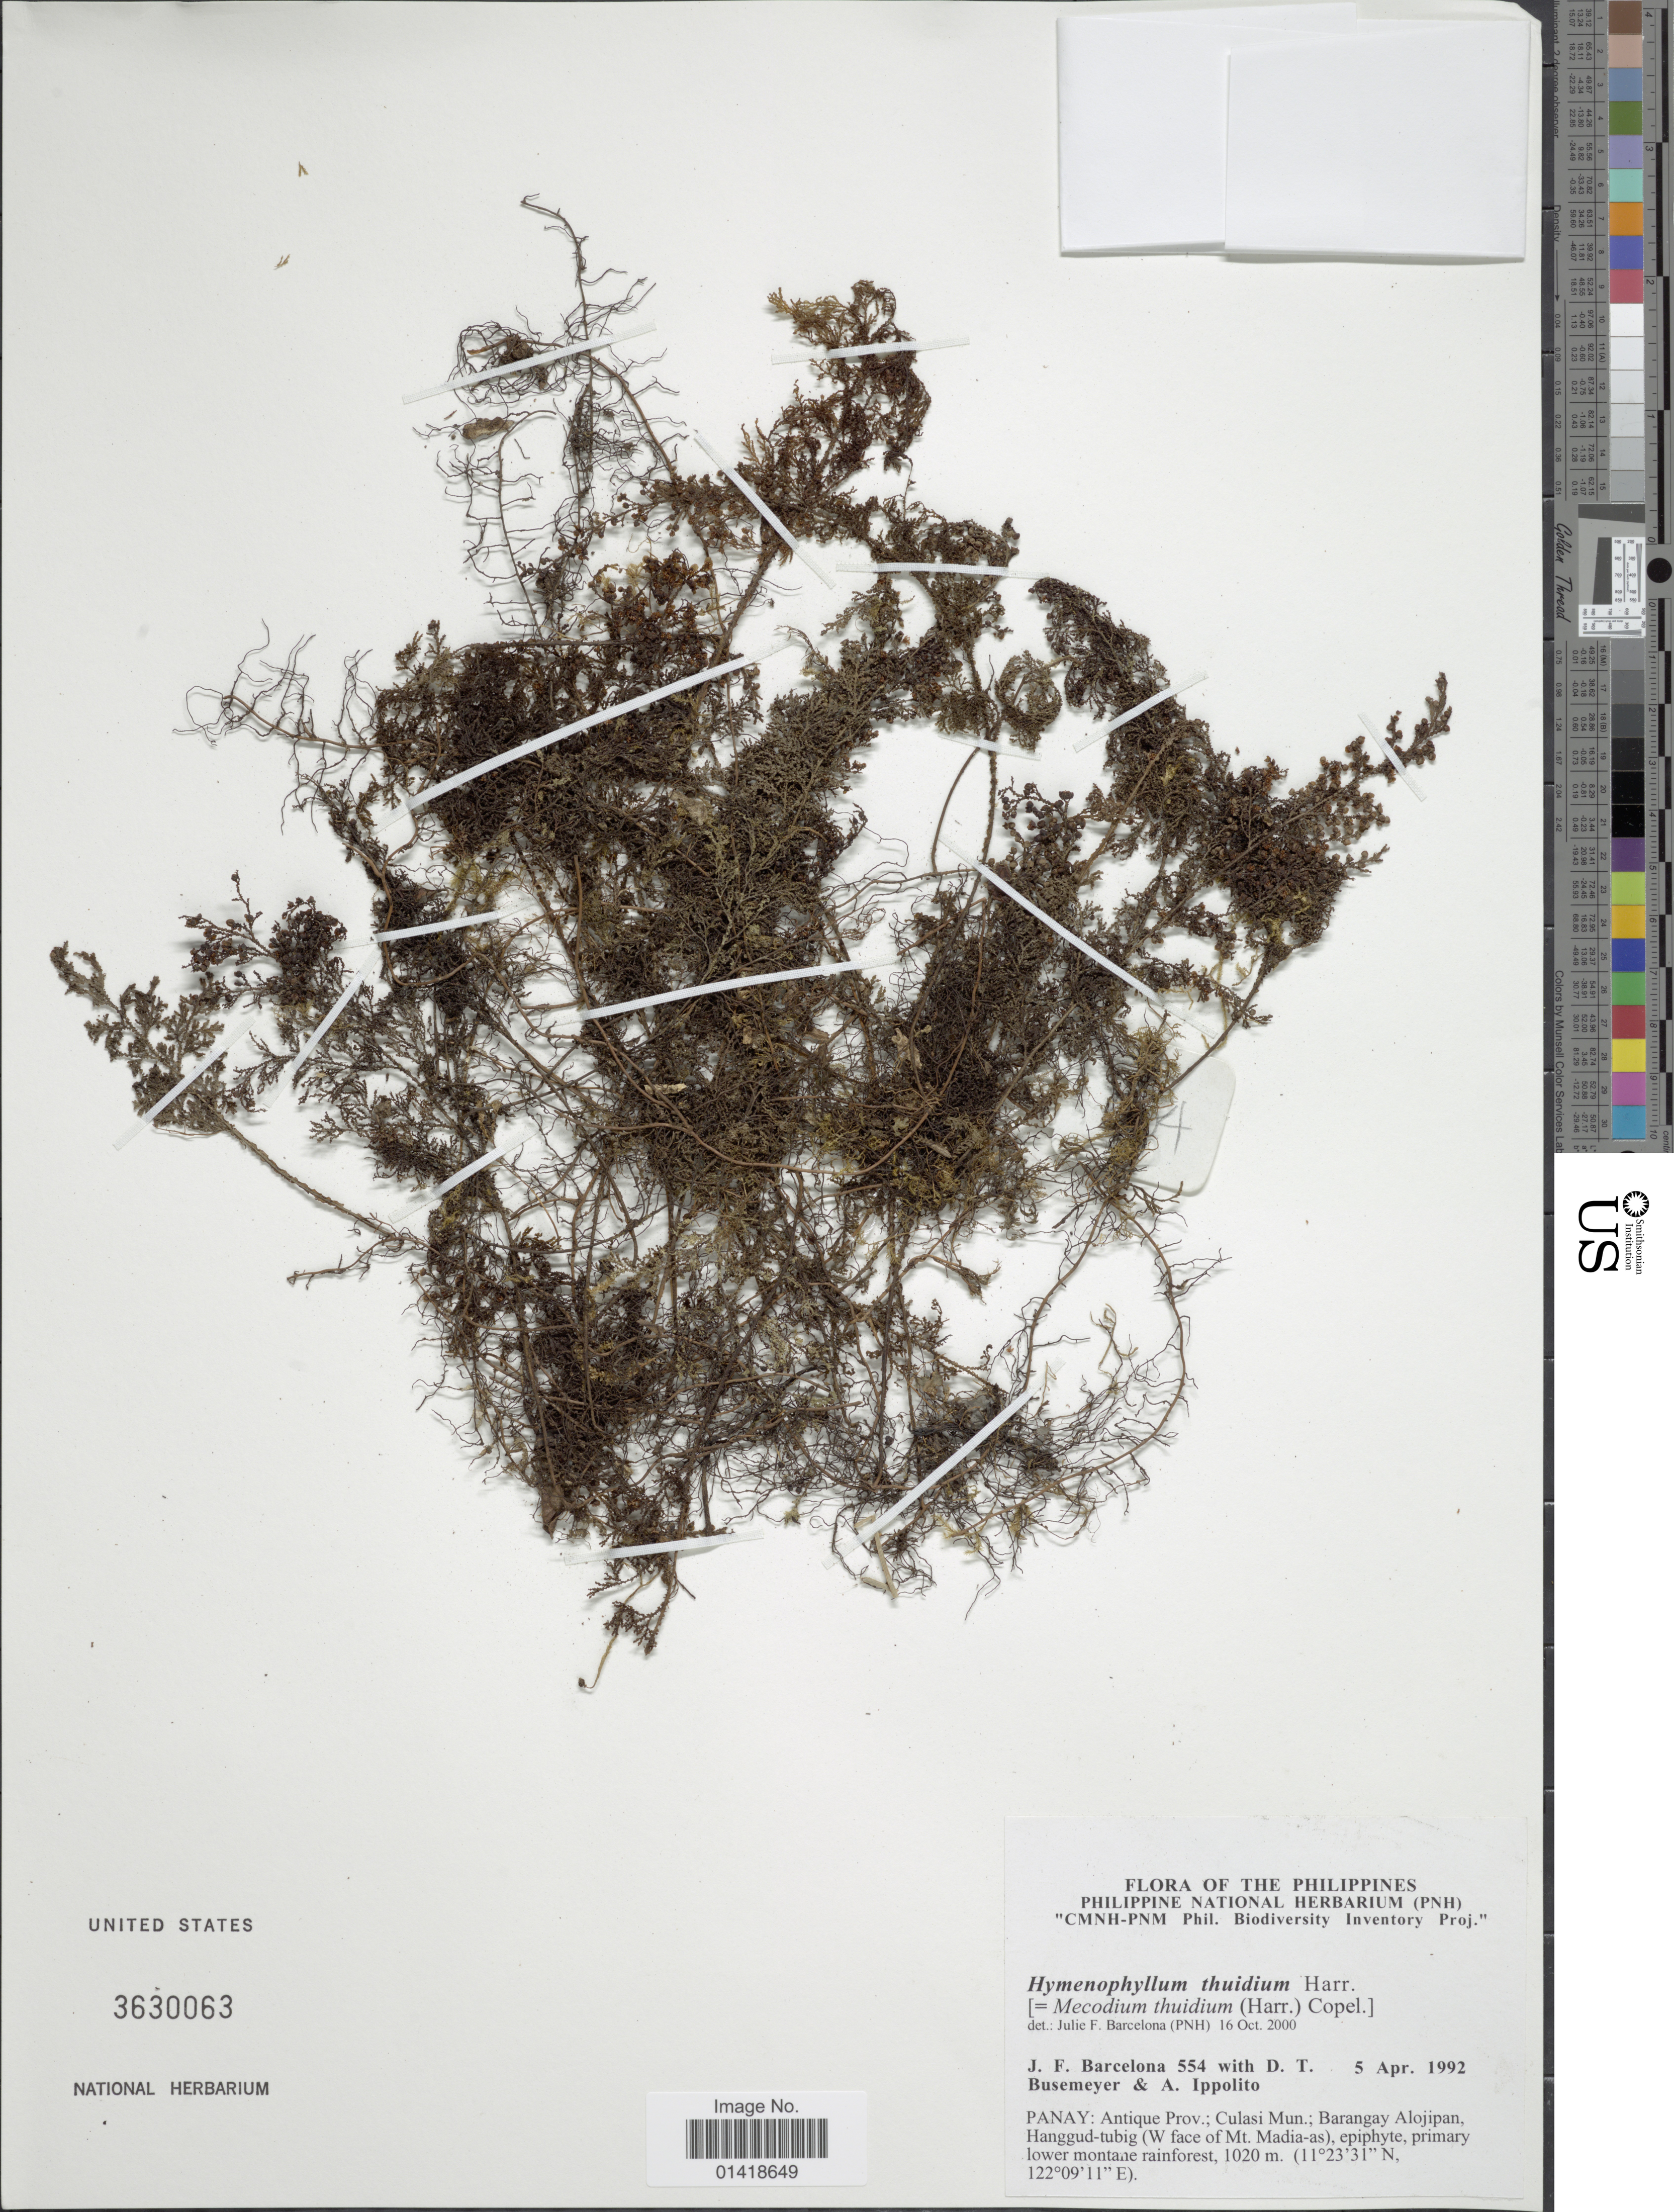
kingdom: Plantae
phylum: Tracheophyta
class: Polypodiopsida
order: Hymenophyllales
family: Hymenophyllaceae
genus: Hymenophyllum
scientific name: Hymenophyllum thuidium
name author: Harr.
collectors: J. F. Barcelona, D. Busemeyer & A. Ippolito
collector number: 554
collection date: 1992-04-05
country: Philippines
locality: The Philippines. Panay: Antique Prov., : Culasi Mun.,: Barangay Alojipan, Hanggud-tubig (W face of Mt. Madia-as)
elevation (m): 1020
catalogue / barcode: US 3630063